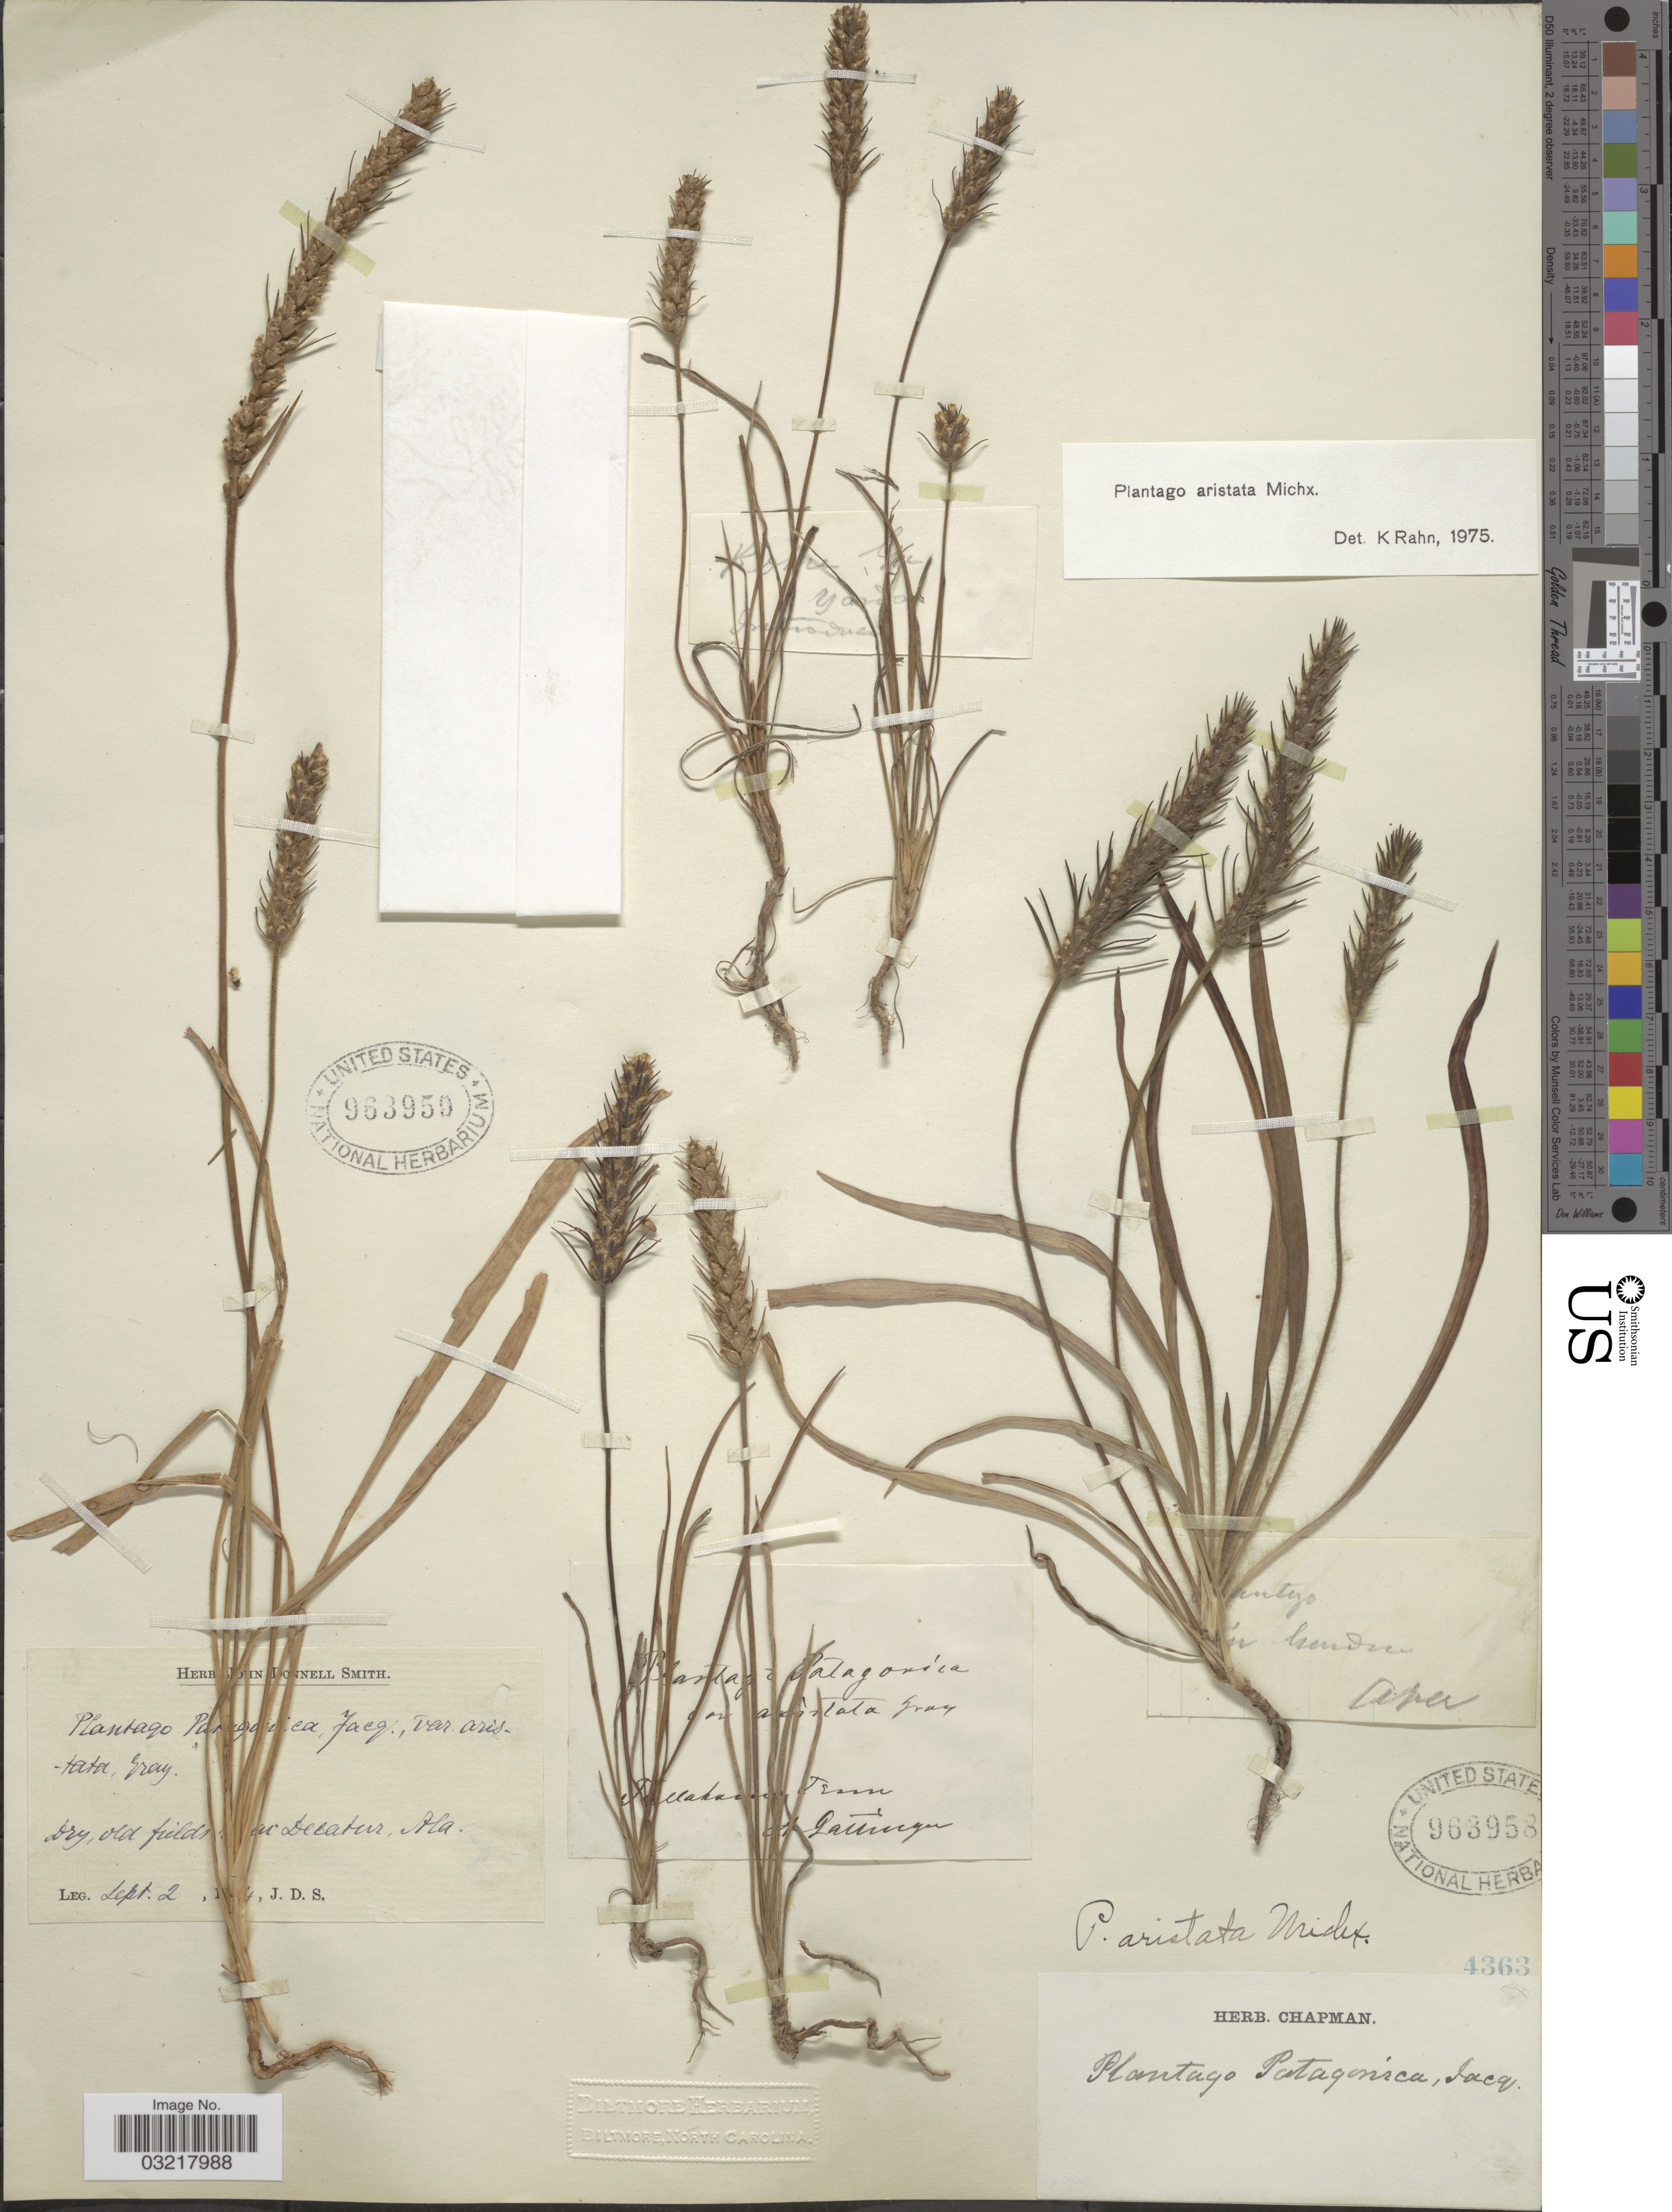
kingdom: Plantae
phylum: Tracheophyta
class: Magnoliopsida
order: Lamiales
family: Plantaginaceae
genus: Plantago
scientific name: Plantago aristata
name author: Michx.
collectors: J. Donnell Smith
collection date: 1884-09-02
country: United States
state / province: Alabama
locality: Dry, old fields near Decatur, Ala.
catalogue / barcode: US 963950